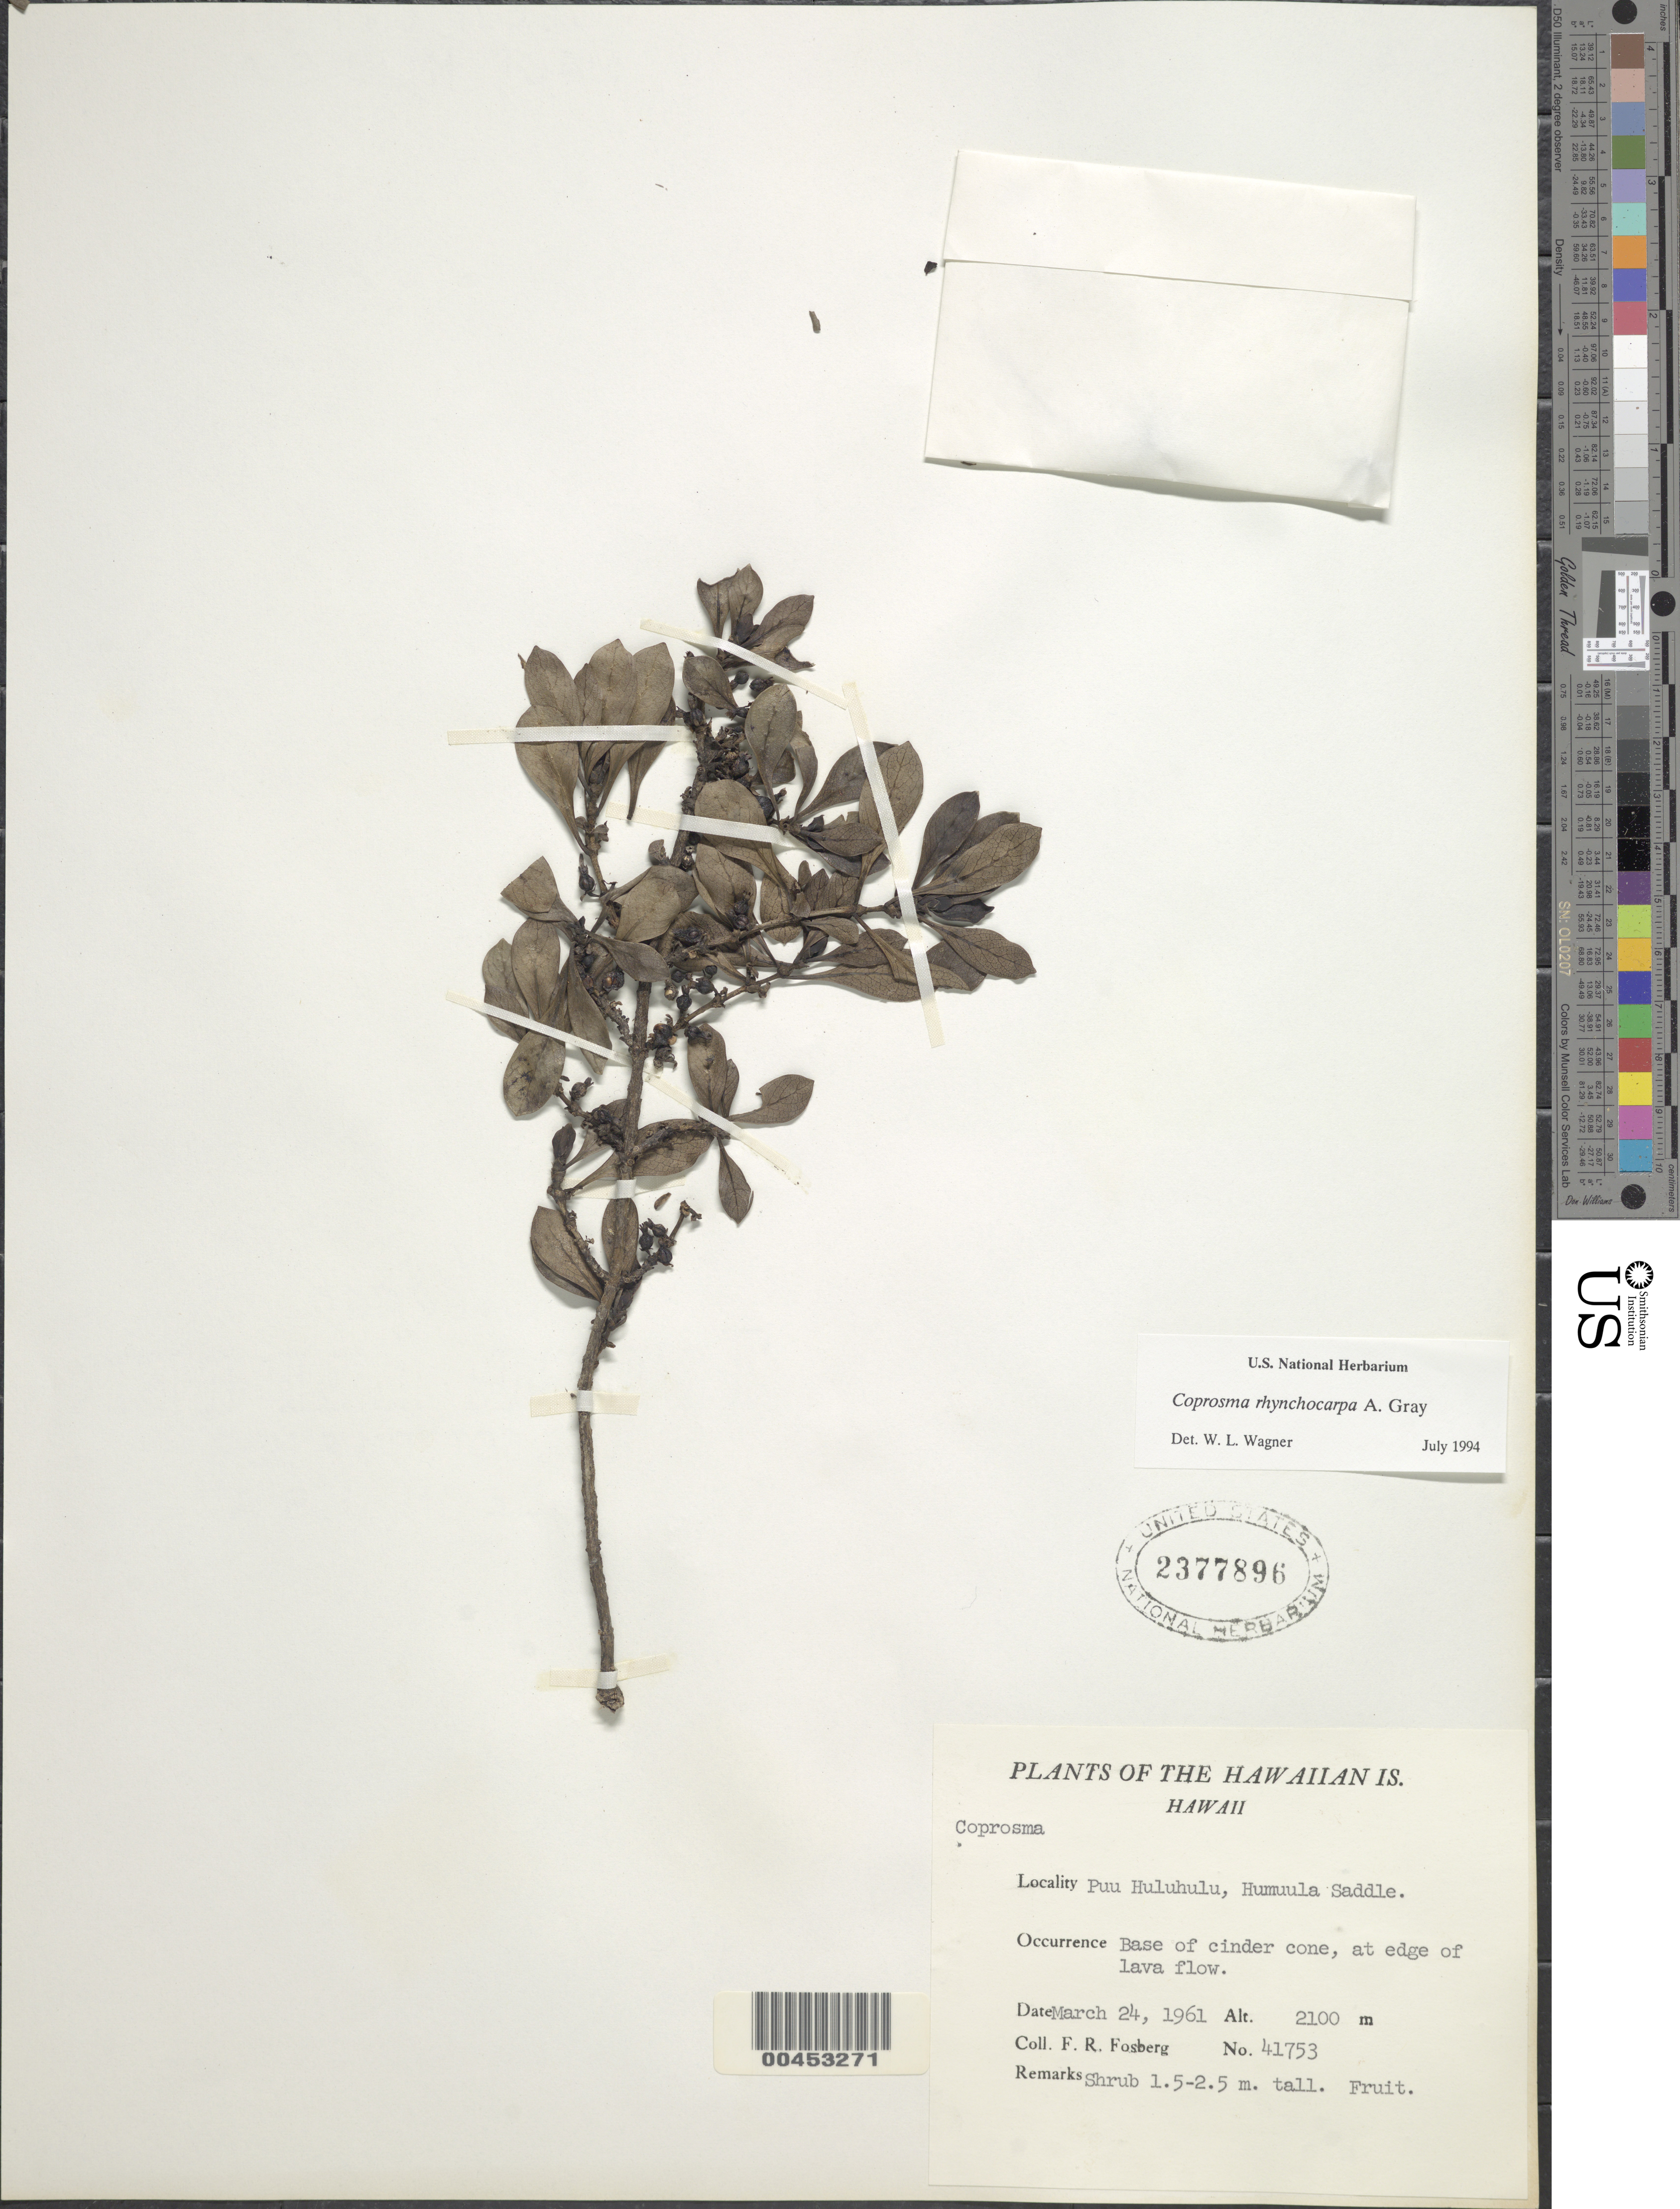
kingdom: Plantae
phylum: Tracheophyta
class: Magnoliopsida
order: Gentianales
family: Rubiaceae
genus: Coprosma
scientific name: Coprosma rhynchocarpa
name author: A. Gray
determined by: Wagner, W. L., (BOT), Smithsonian Institution - National Museum of Natural History (UNITED STATES)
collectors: F. R. Fosberg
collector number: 41753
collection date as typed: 24 Mar 1961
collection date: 1961-03-24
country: United States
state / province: Hawaii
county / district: Hawaii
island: Hawaii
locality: Puu Huluhulu, Humuula Saddle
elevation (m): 2100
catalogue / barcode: US 2377896